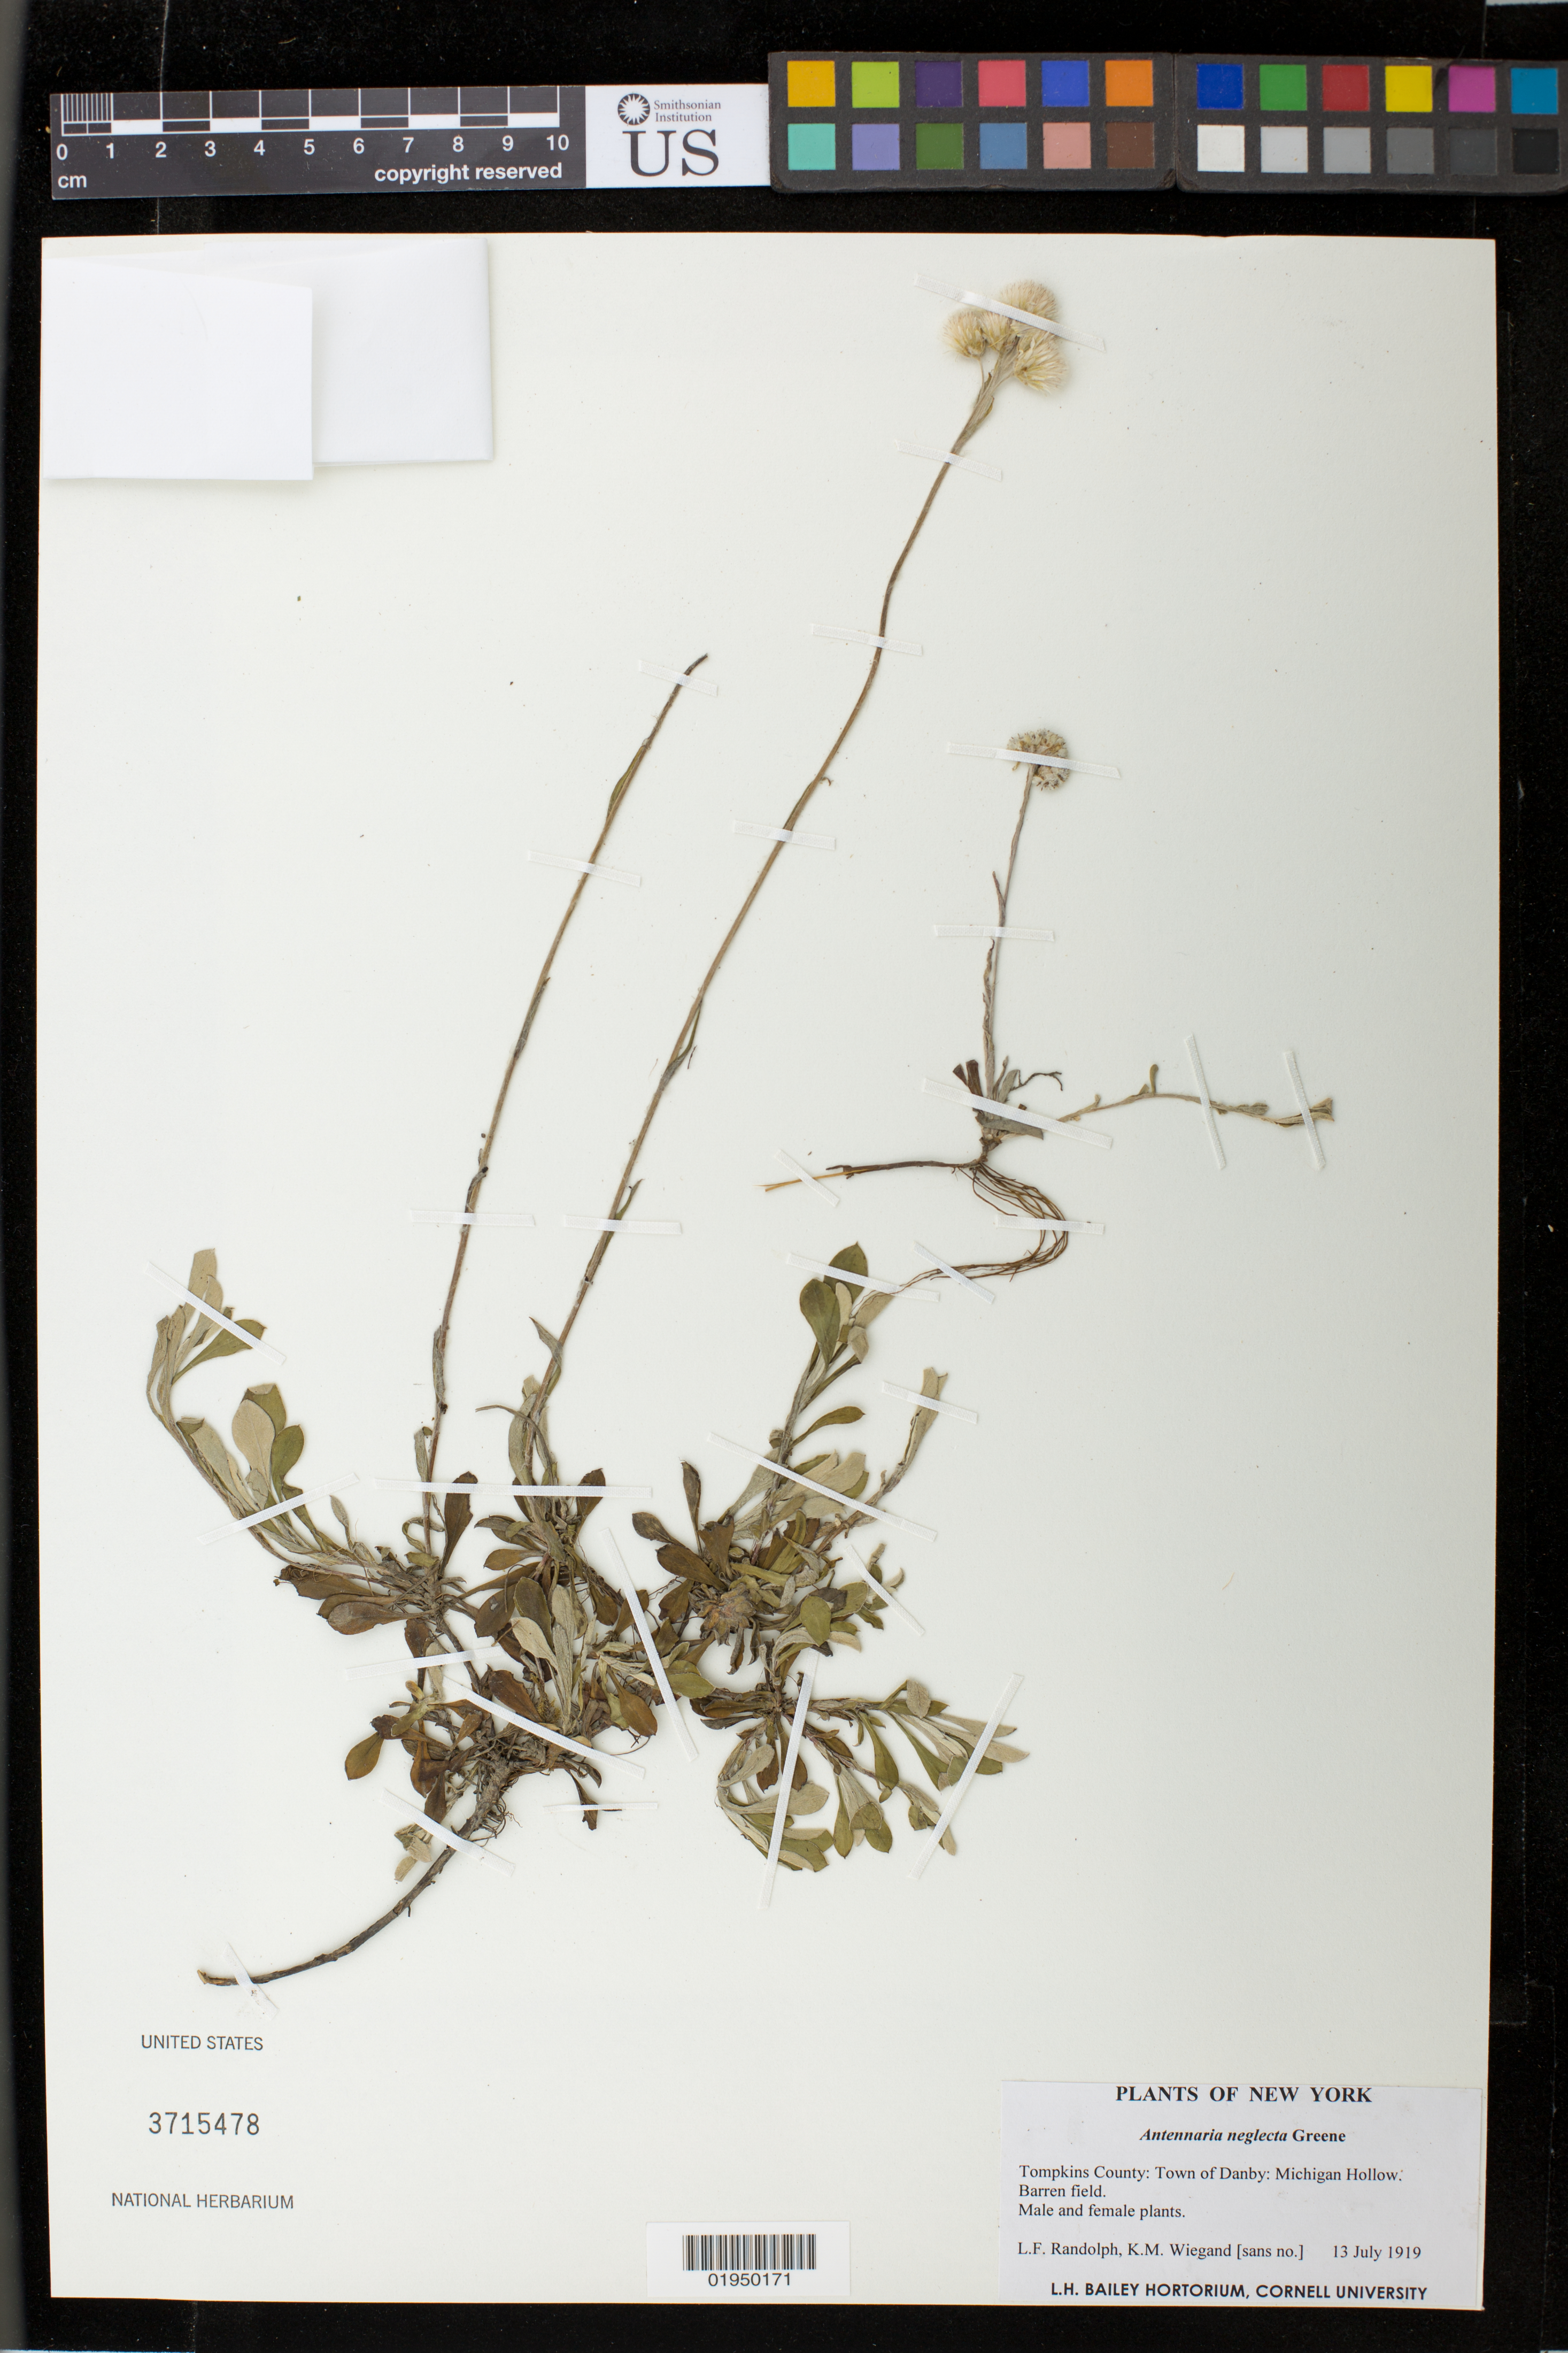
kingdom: Plantae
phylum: Tracheophyta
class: Magnoliopsida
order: Asterales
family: Asteraceae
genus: Antennaria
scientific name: Antennaria neglecta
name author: Greene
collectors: L. F. Randolph & K. M. Wiegand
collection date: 1919-07-13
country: United States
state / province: New York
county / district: Thompkins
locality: Town of Danby: Michigan Hollow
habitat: Barren Field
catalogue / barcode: US 3715478